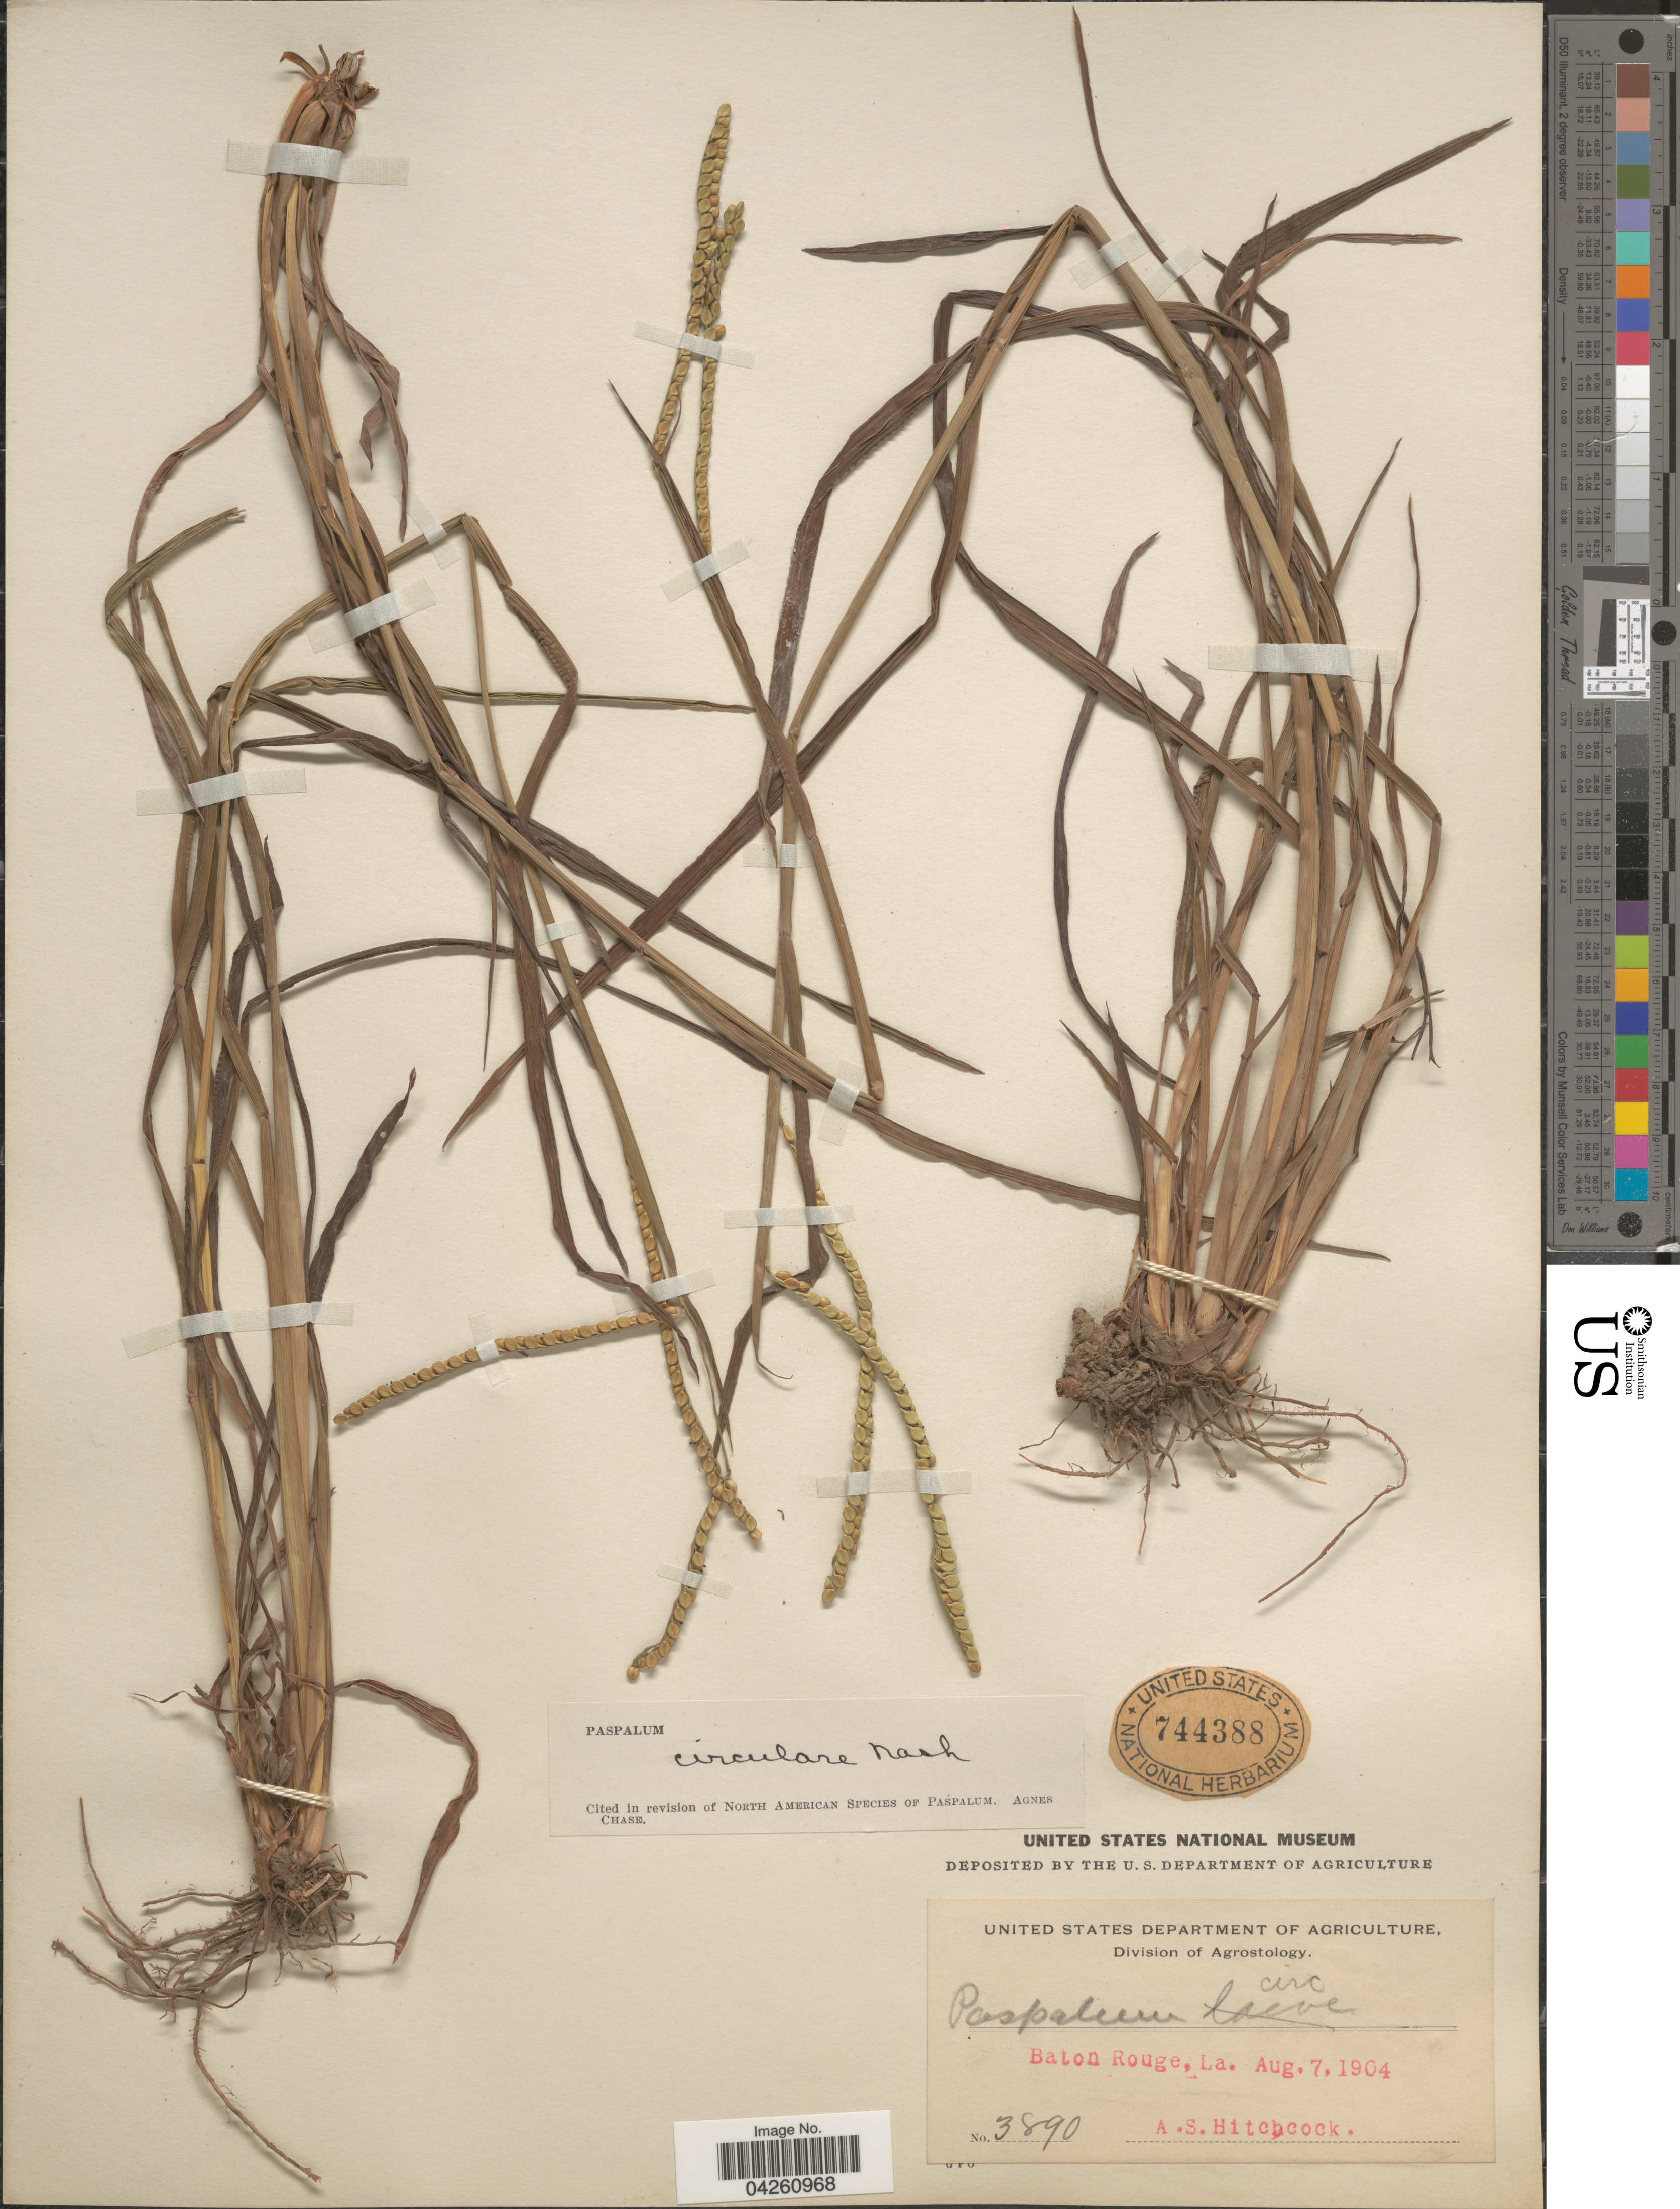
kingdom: Plantae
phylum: Tracheophyta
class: Liliopsida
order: Poales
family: Poaceae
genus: Paspalum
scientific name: Paspalum circulare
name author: Nash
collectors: A. S. Hitchcock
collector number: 3890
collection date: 1904-08-07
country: United States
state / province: Louisiana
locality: Baton Rouge.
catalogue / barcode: US 744388